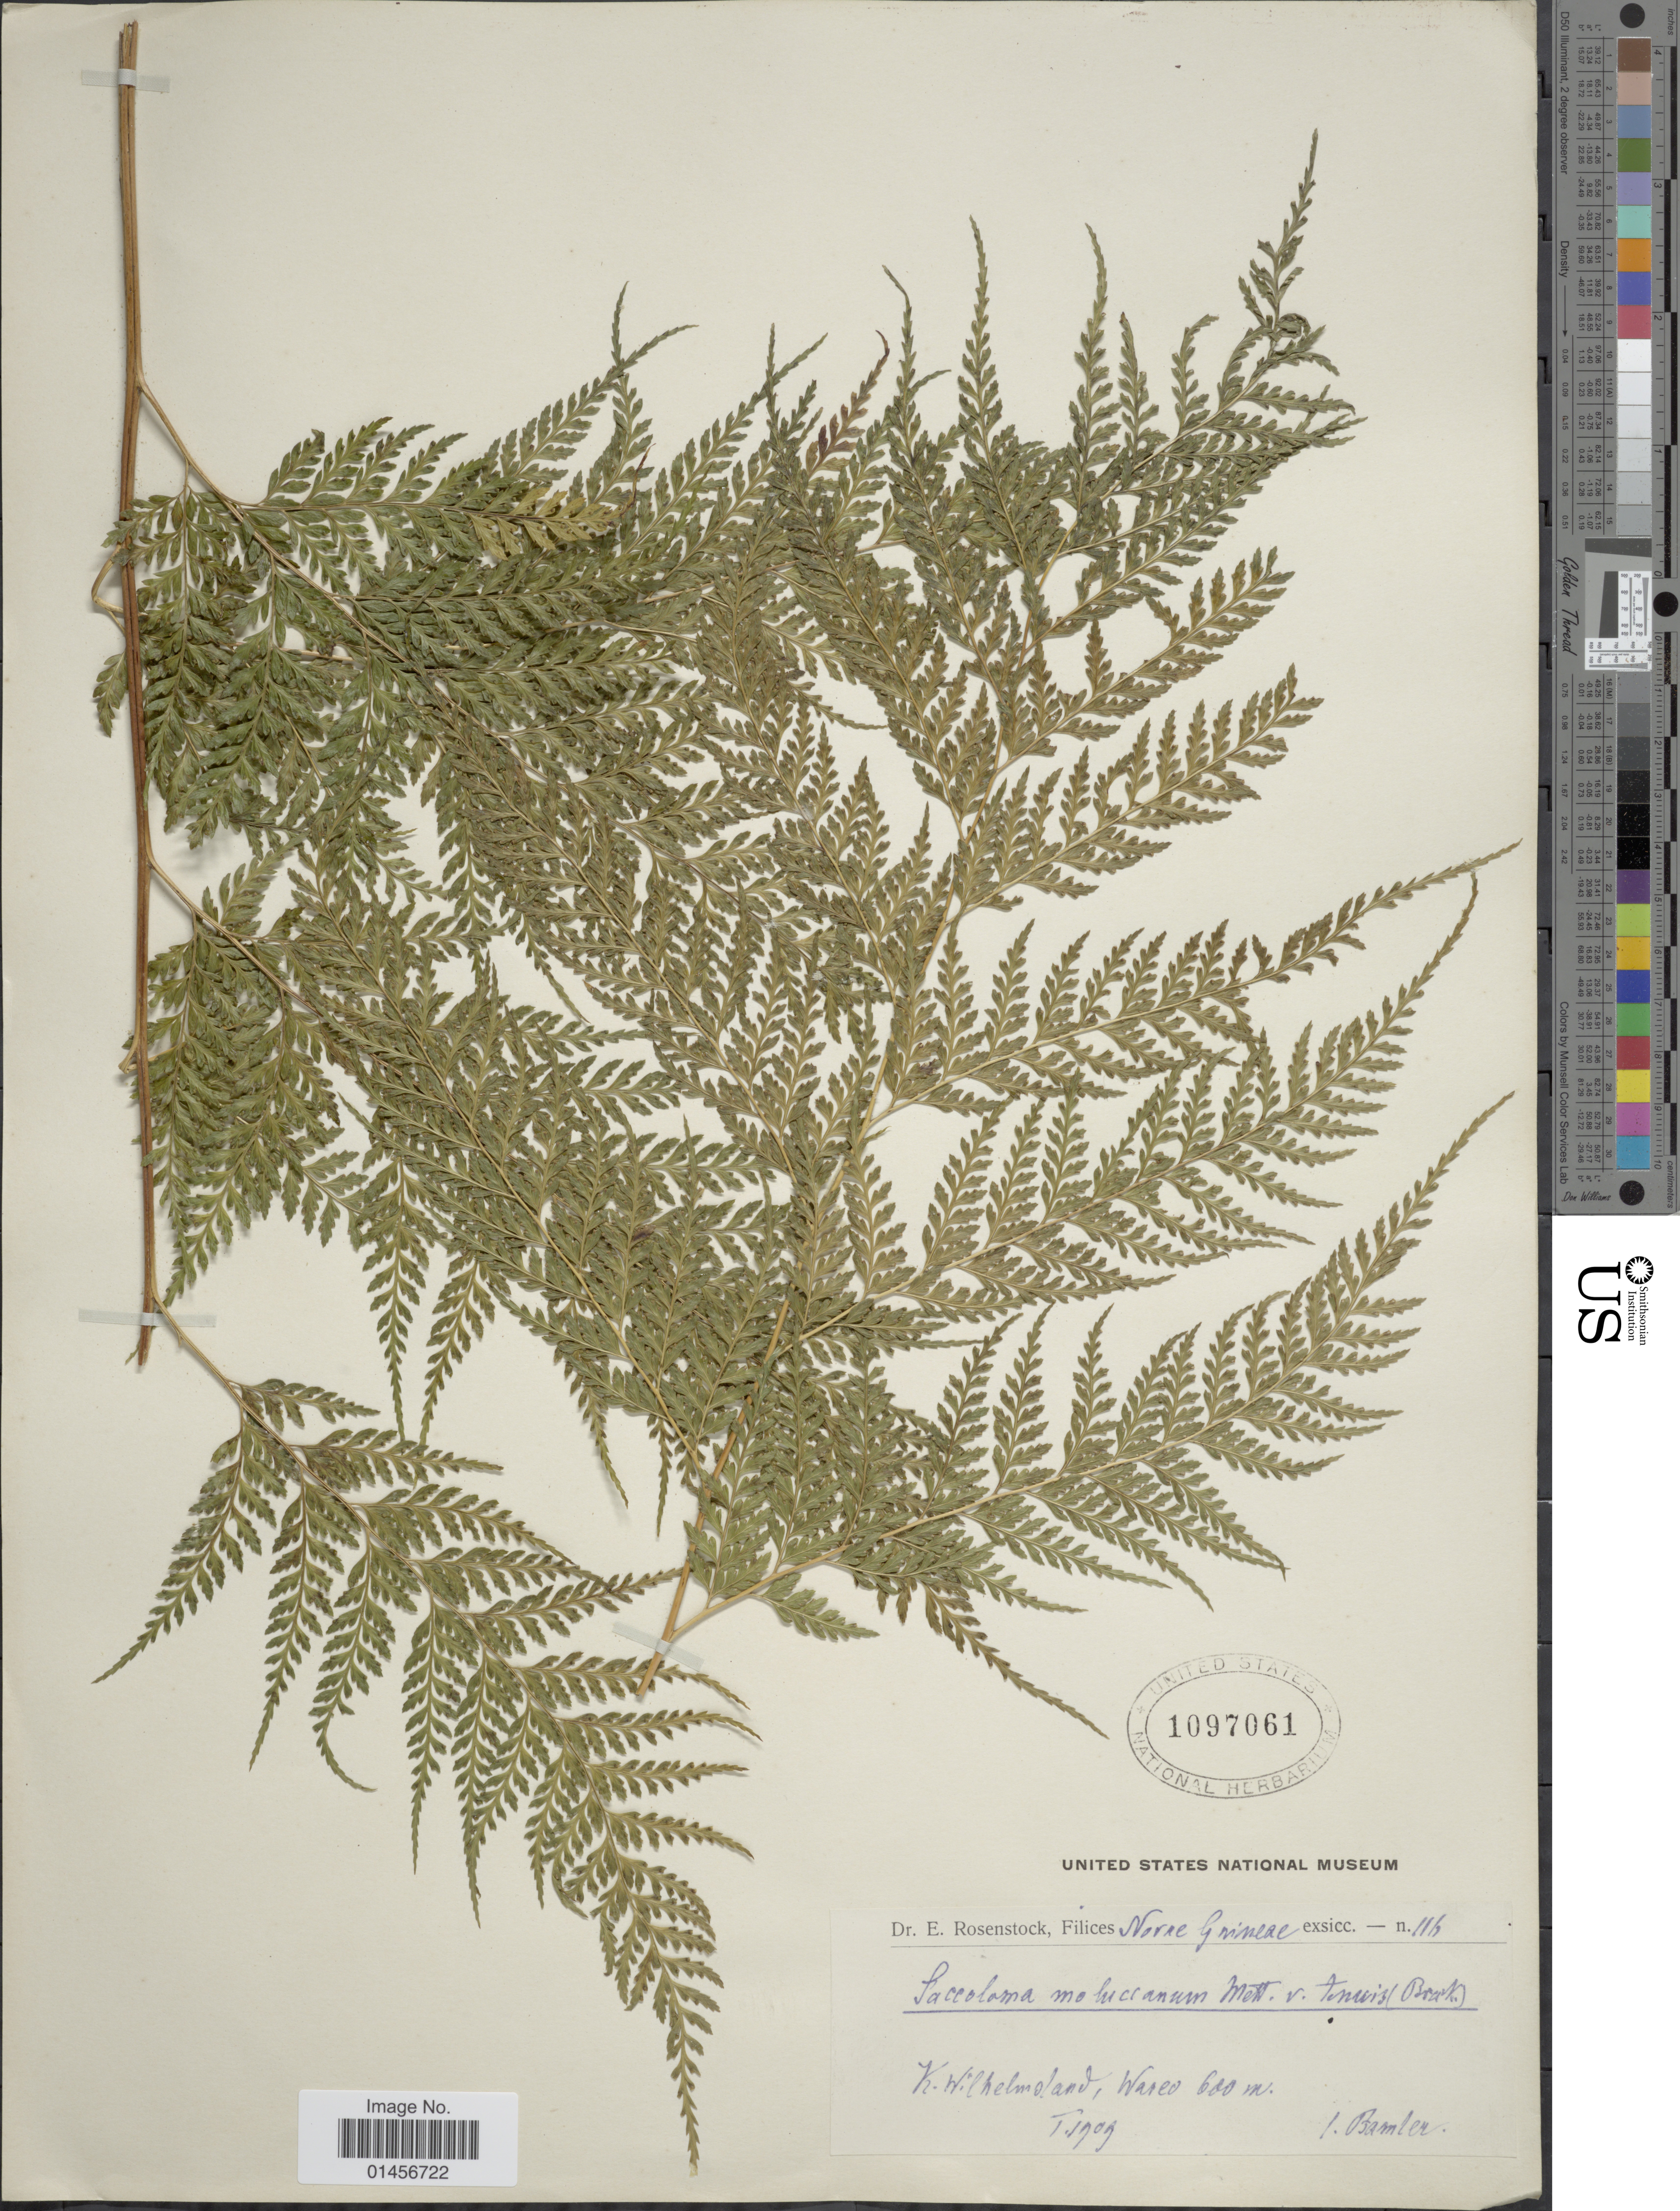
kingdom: Plantae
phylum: Tracheophyta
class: Polypodiopsida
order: Polypodiales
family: Saccolomataceae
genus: Saccoloma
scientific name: Saccoloma molucannum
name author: (Blume) Mett. & Kuhn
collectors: Bamler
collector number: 116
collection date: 1909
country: New Caledonia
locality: Novai Grimexe, Jaccoloma molucrnum. [interpreted]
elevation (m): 600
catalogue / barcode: US 1097061